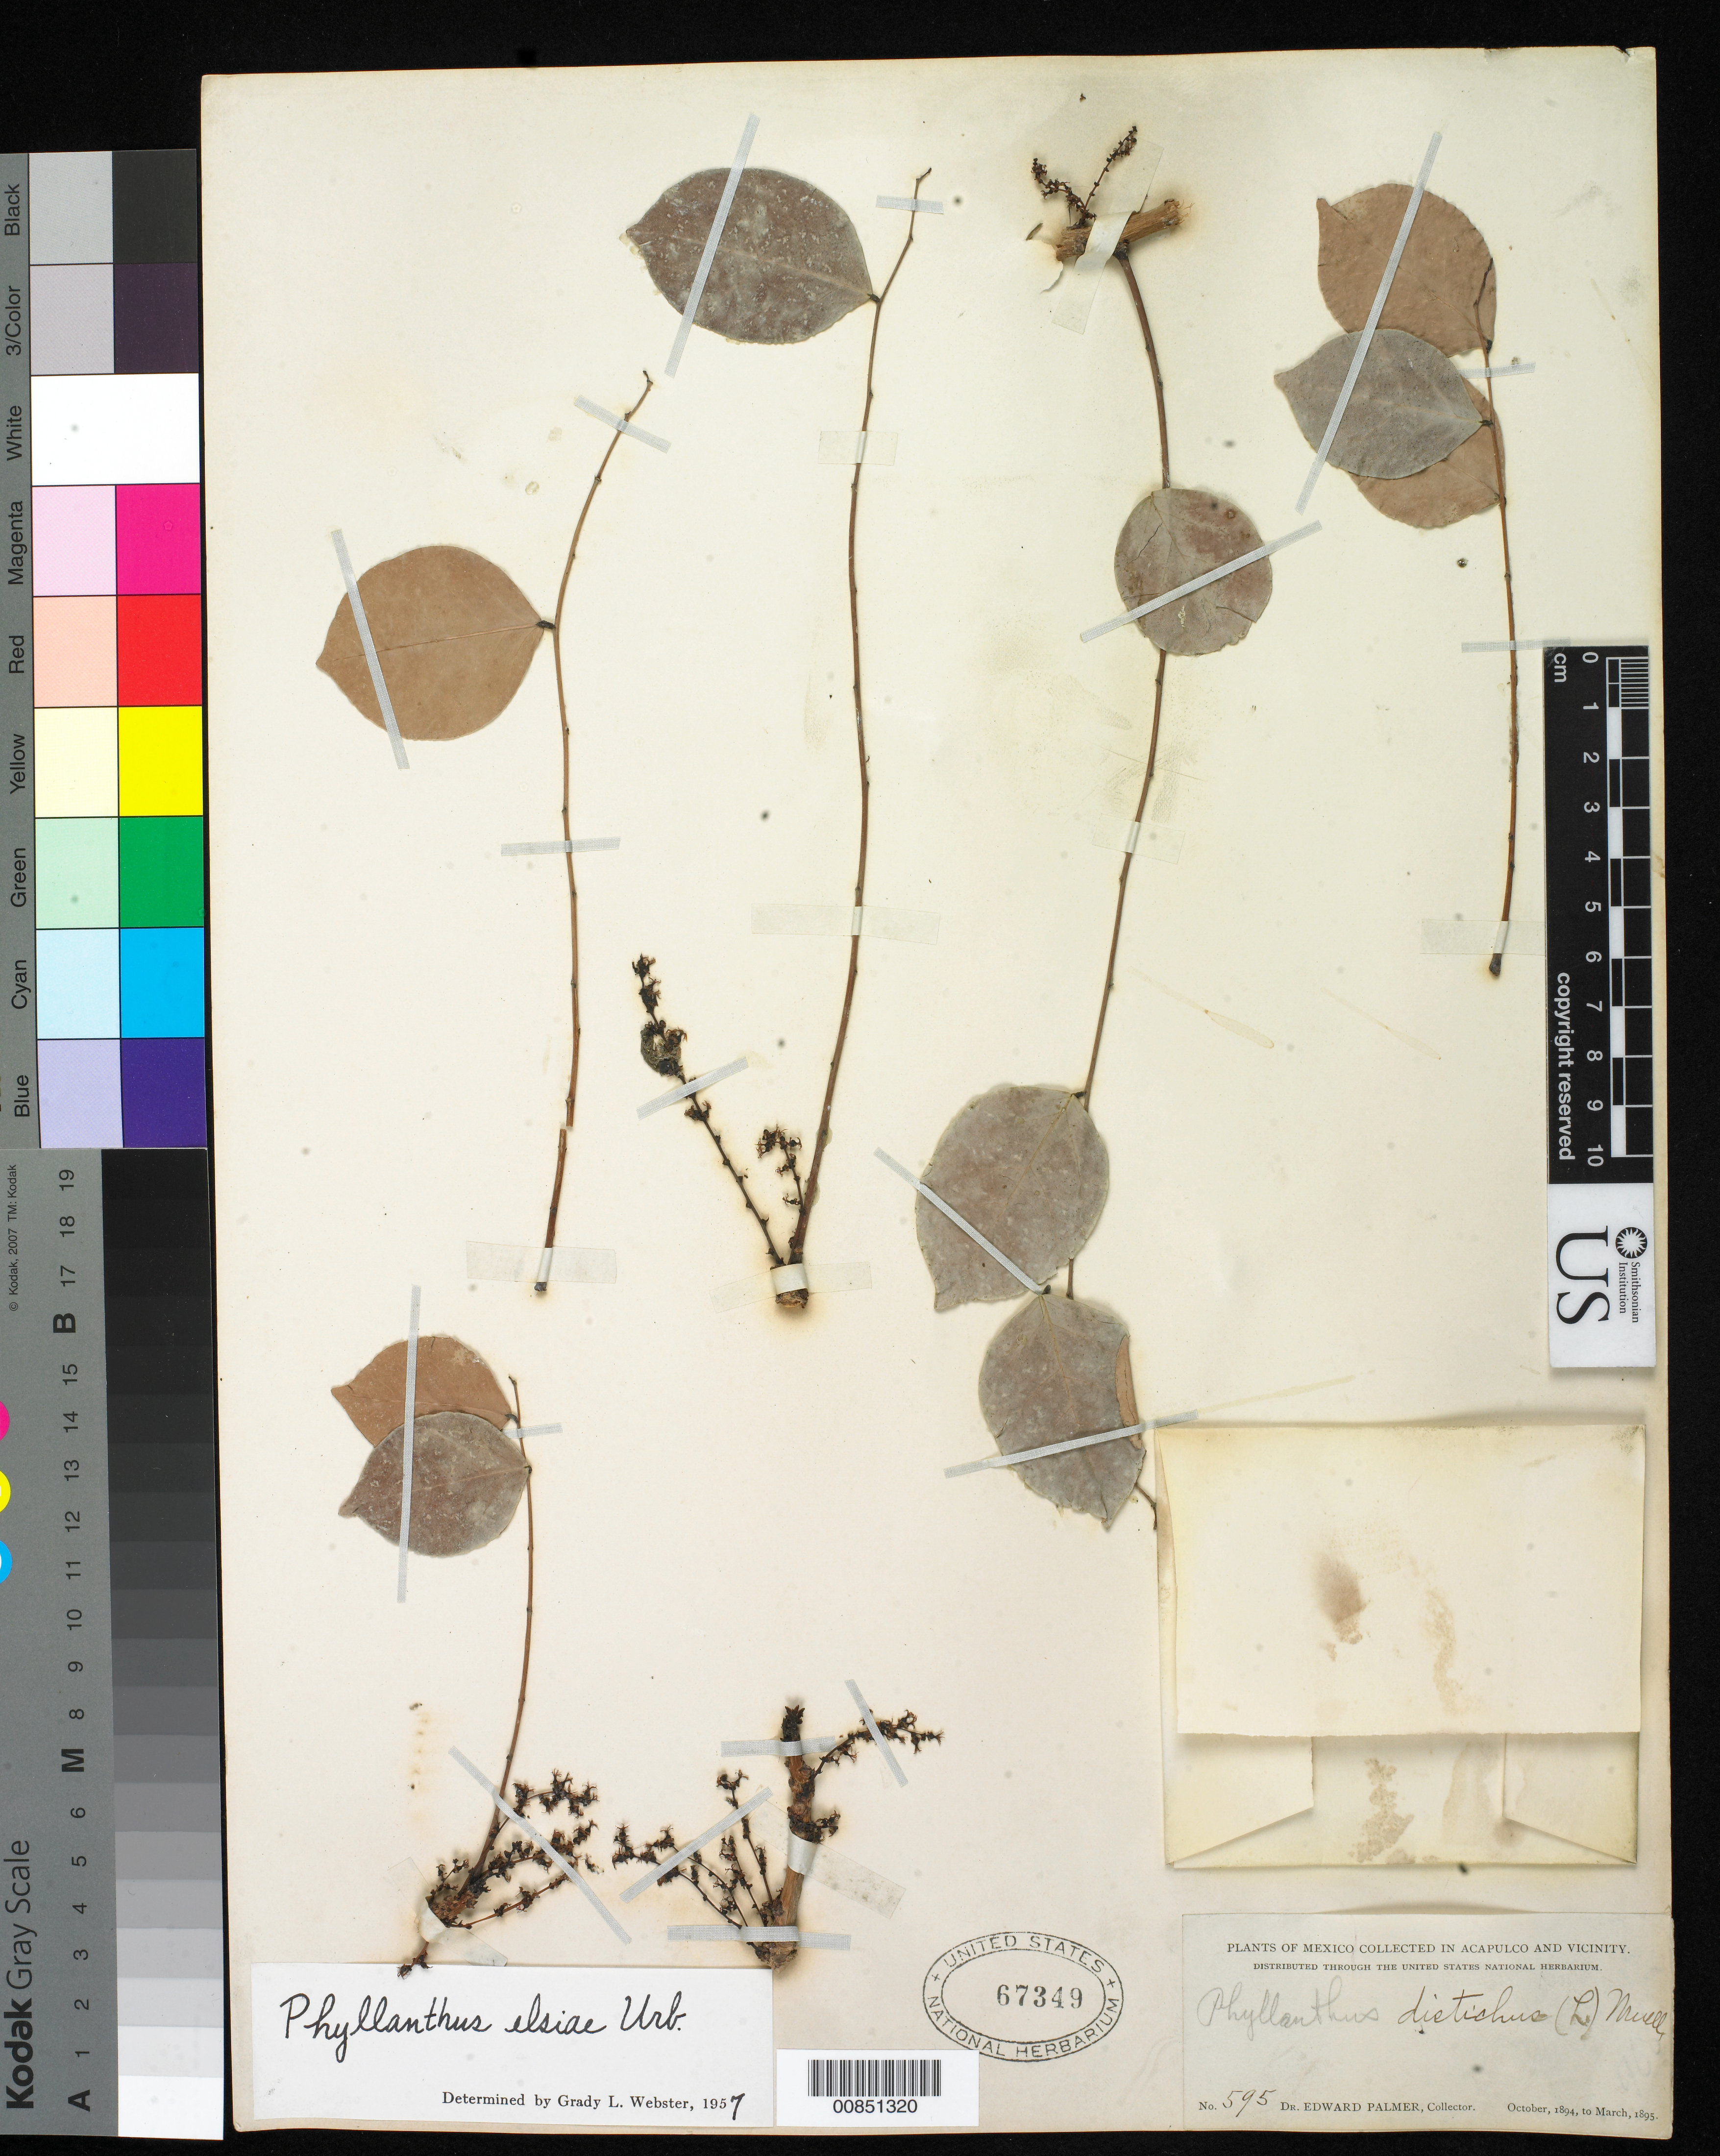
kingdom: Plantae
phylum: Tracheophyta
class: Magnoliopsida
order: Malpighiales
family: Phyllanthaceae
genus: Phyllanthus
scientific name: Phyllanthus elsiae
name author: Urb.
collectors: E. Palmer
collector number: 595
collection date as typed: Oct 1894 to -- Mar 1895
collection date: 1894-10/1895-03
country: Mexico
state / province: Guerrero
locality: Acapulco, Guerrero and vicinity.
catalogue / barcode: US 67349